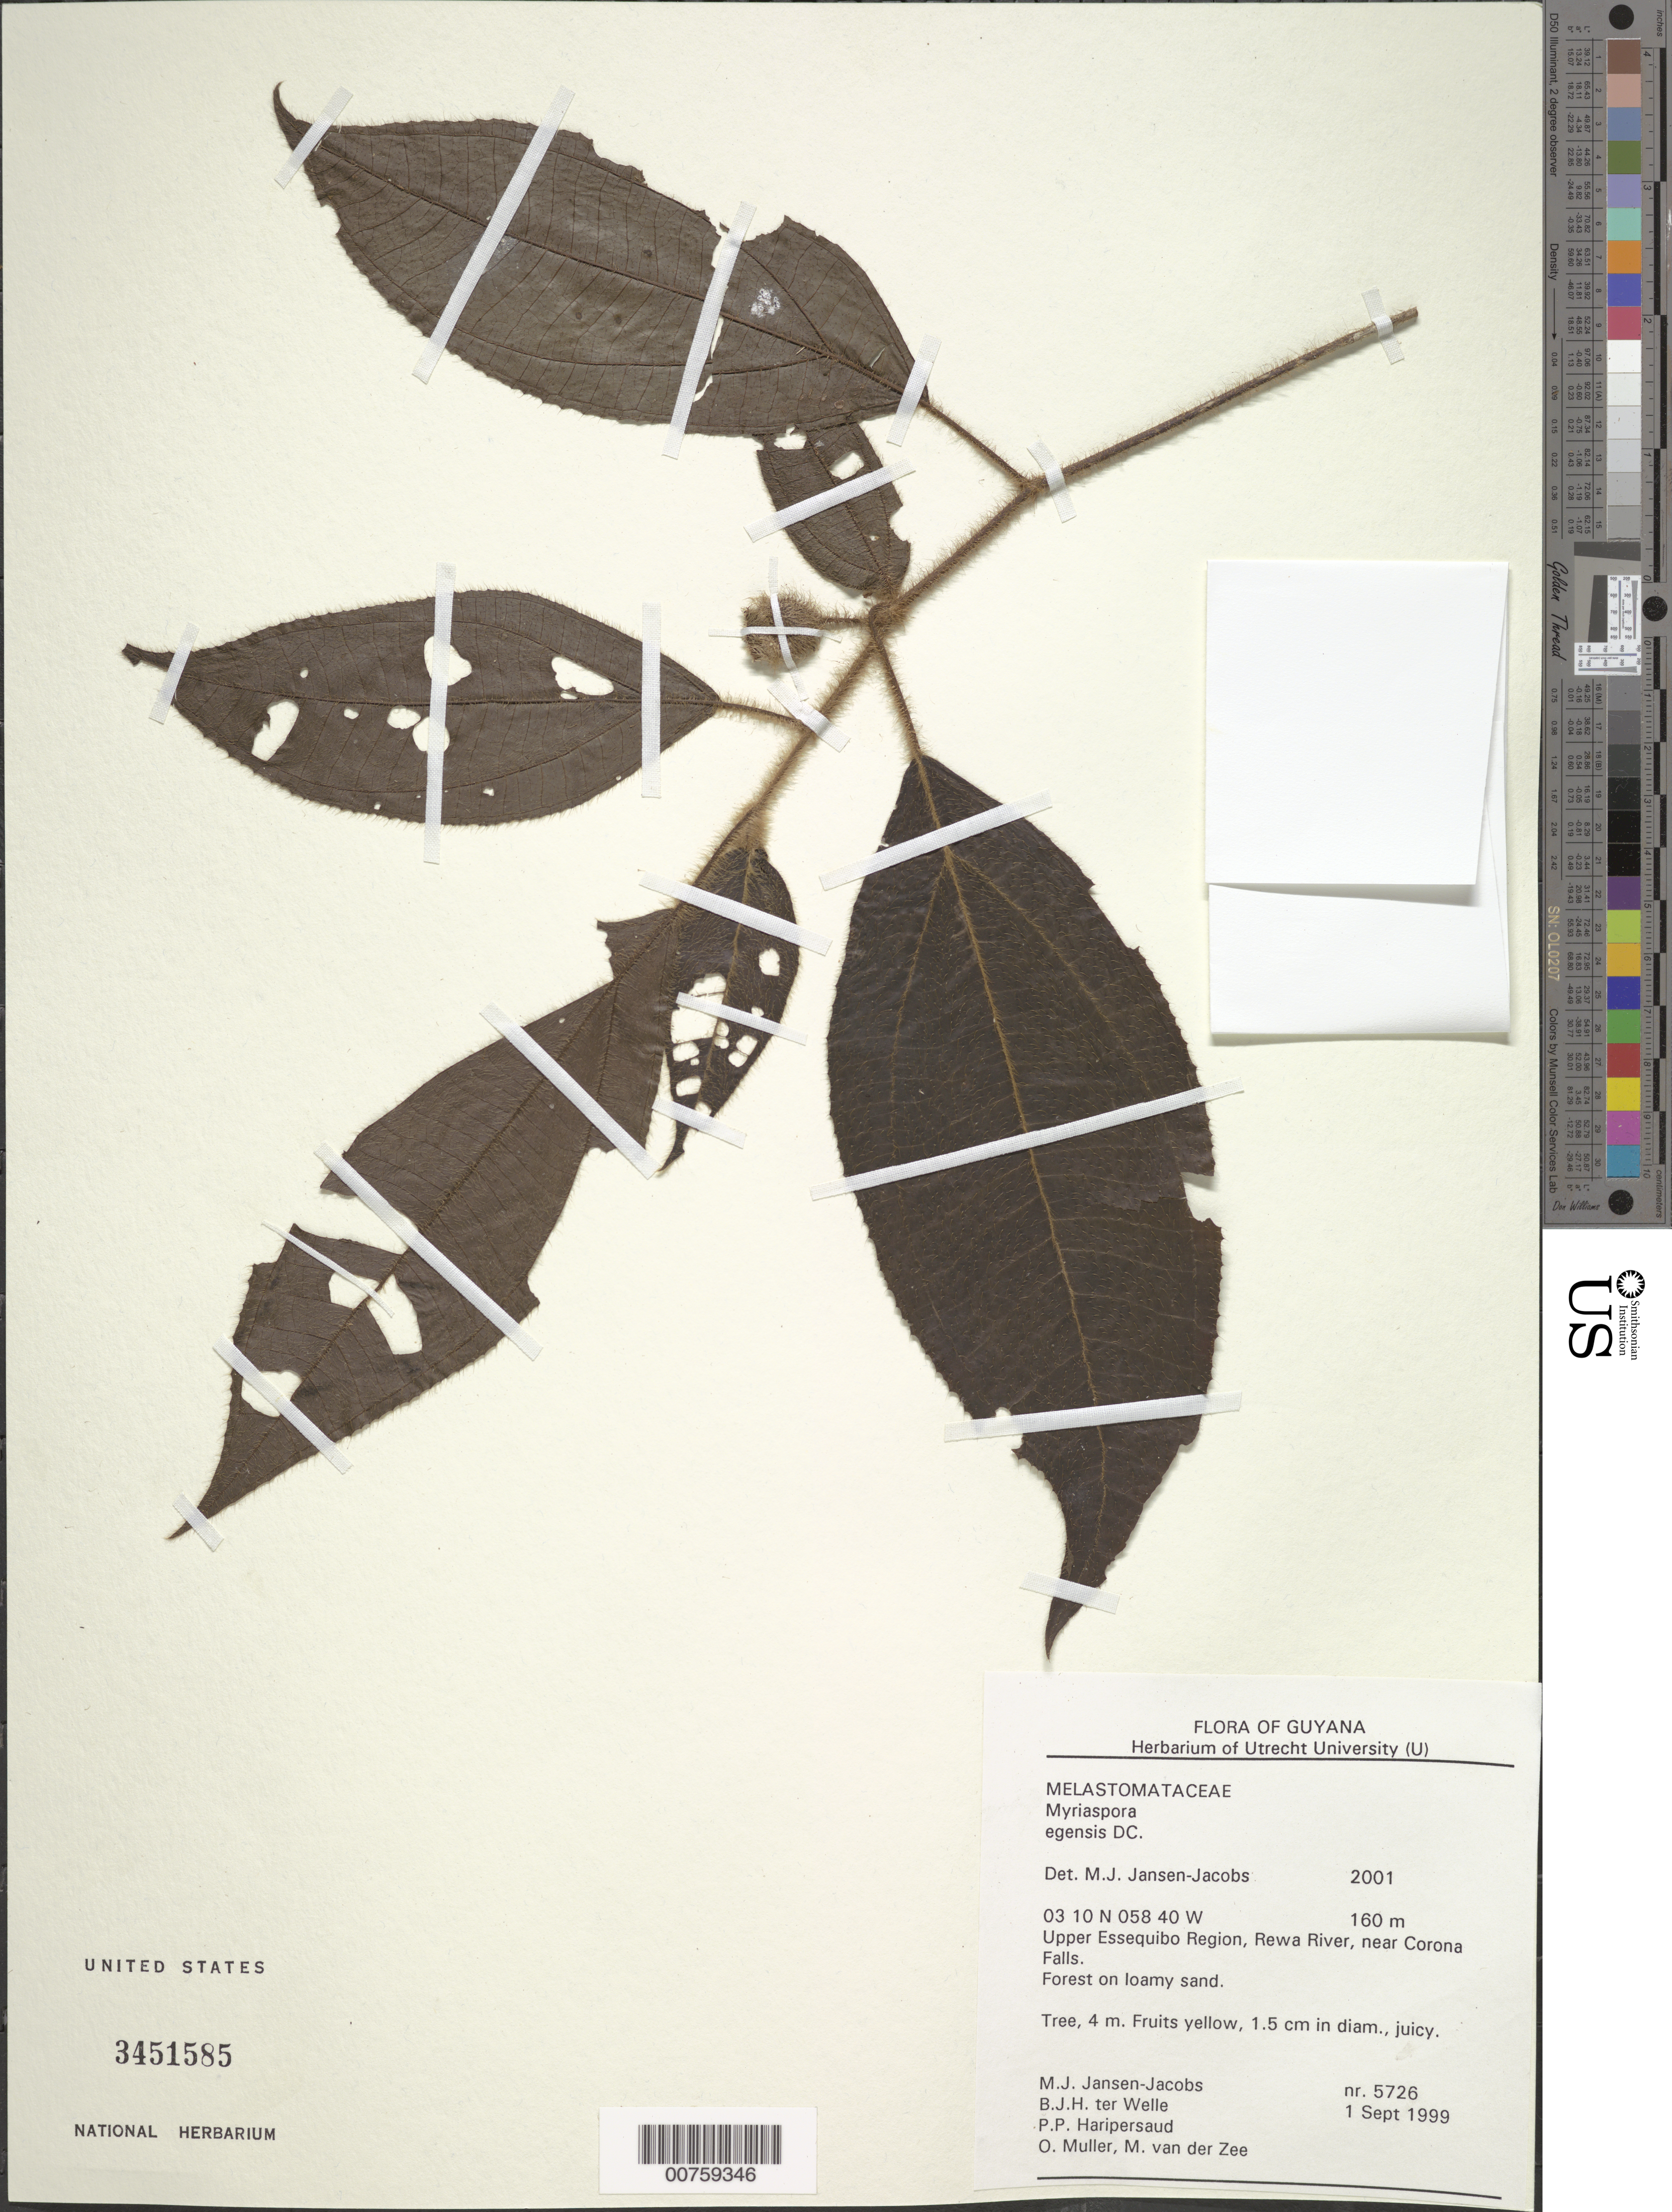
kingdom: Plantae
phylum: Tracheophyta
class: Magnoliopsida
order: Myrtales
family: Melastomataceae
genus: Bellucia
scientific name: Bellucia egensis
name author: (DC.) Penneys et al.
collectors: M. J. Jansen-Jacobs, B. Welle, P. Haripersaud, O. Muller & M. van der Zee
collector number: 5726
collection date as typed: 1-Sep-99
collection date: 1999-09-01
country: Guyana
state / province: U. Takutu-U. Essequibo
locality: Rewa River, near Corona Falls, Upper Essequibo Region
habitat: Forest on loamy sand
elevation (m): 160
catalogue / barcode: US 3451585